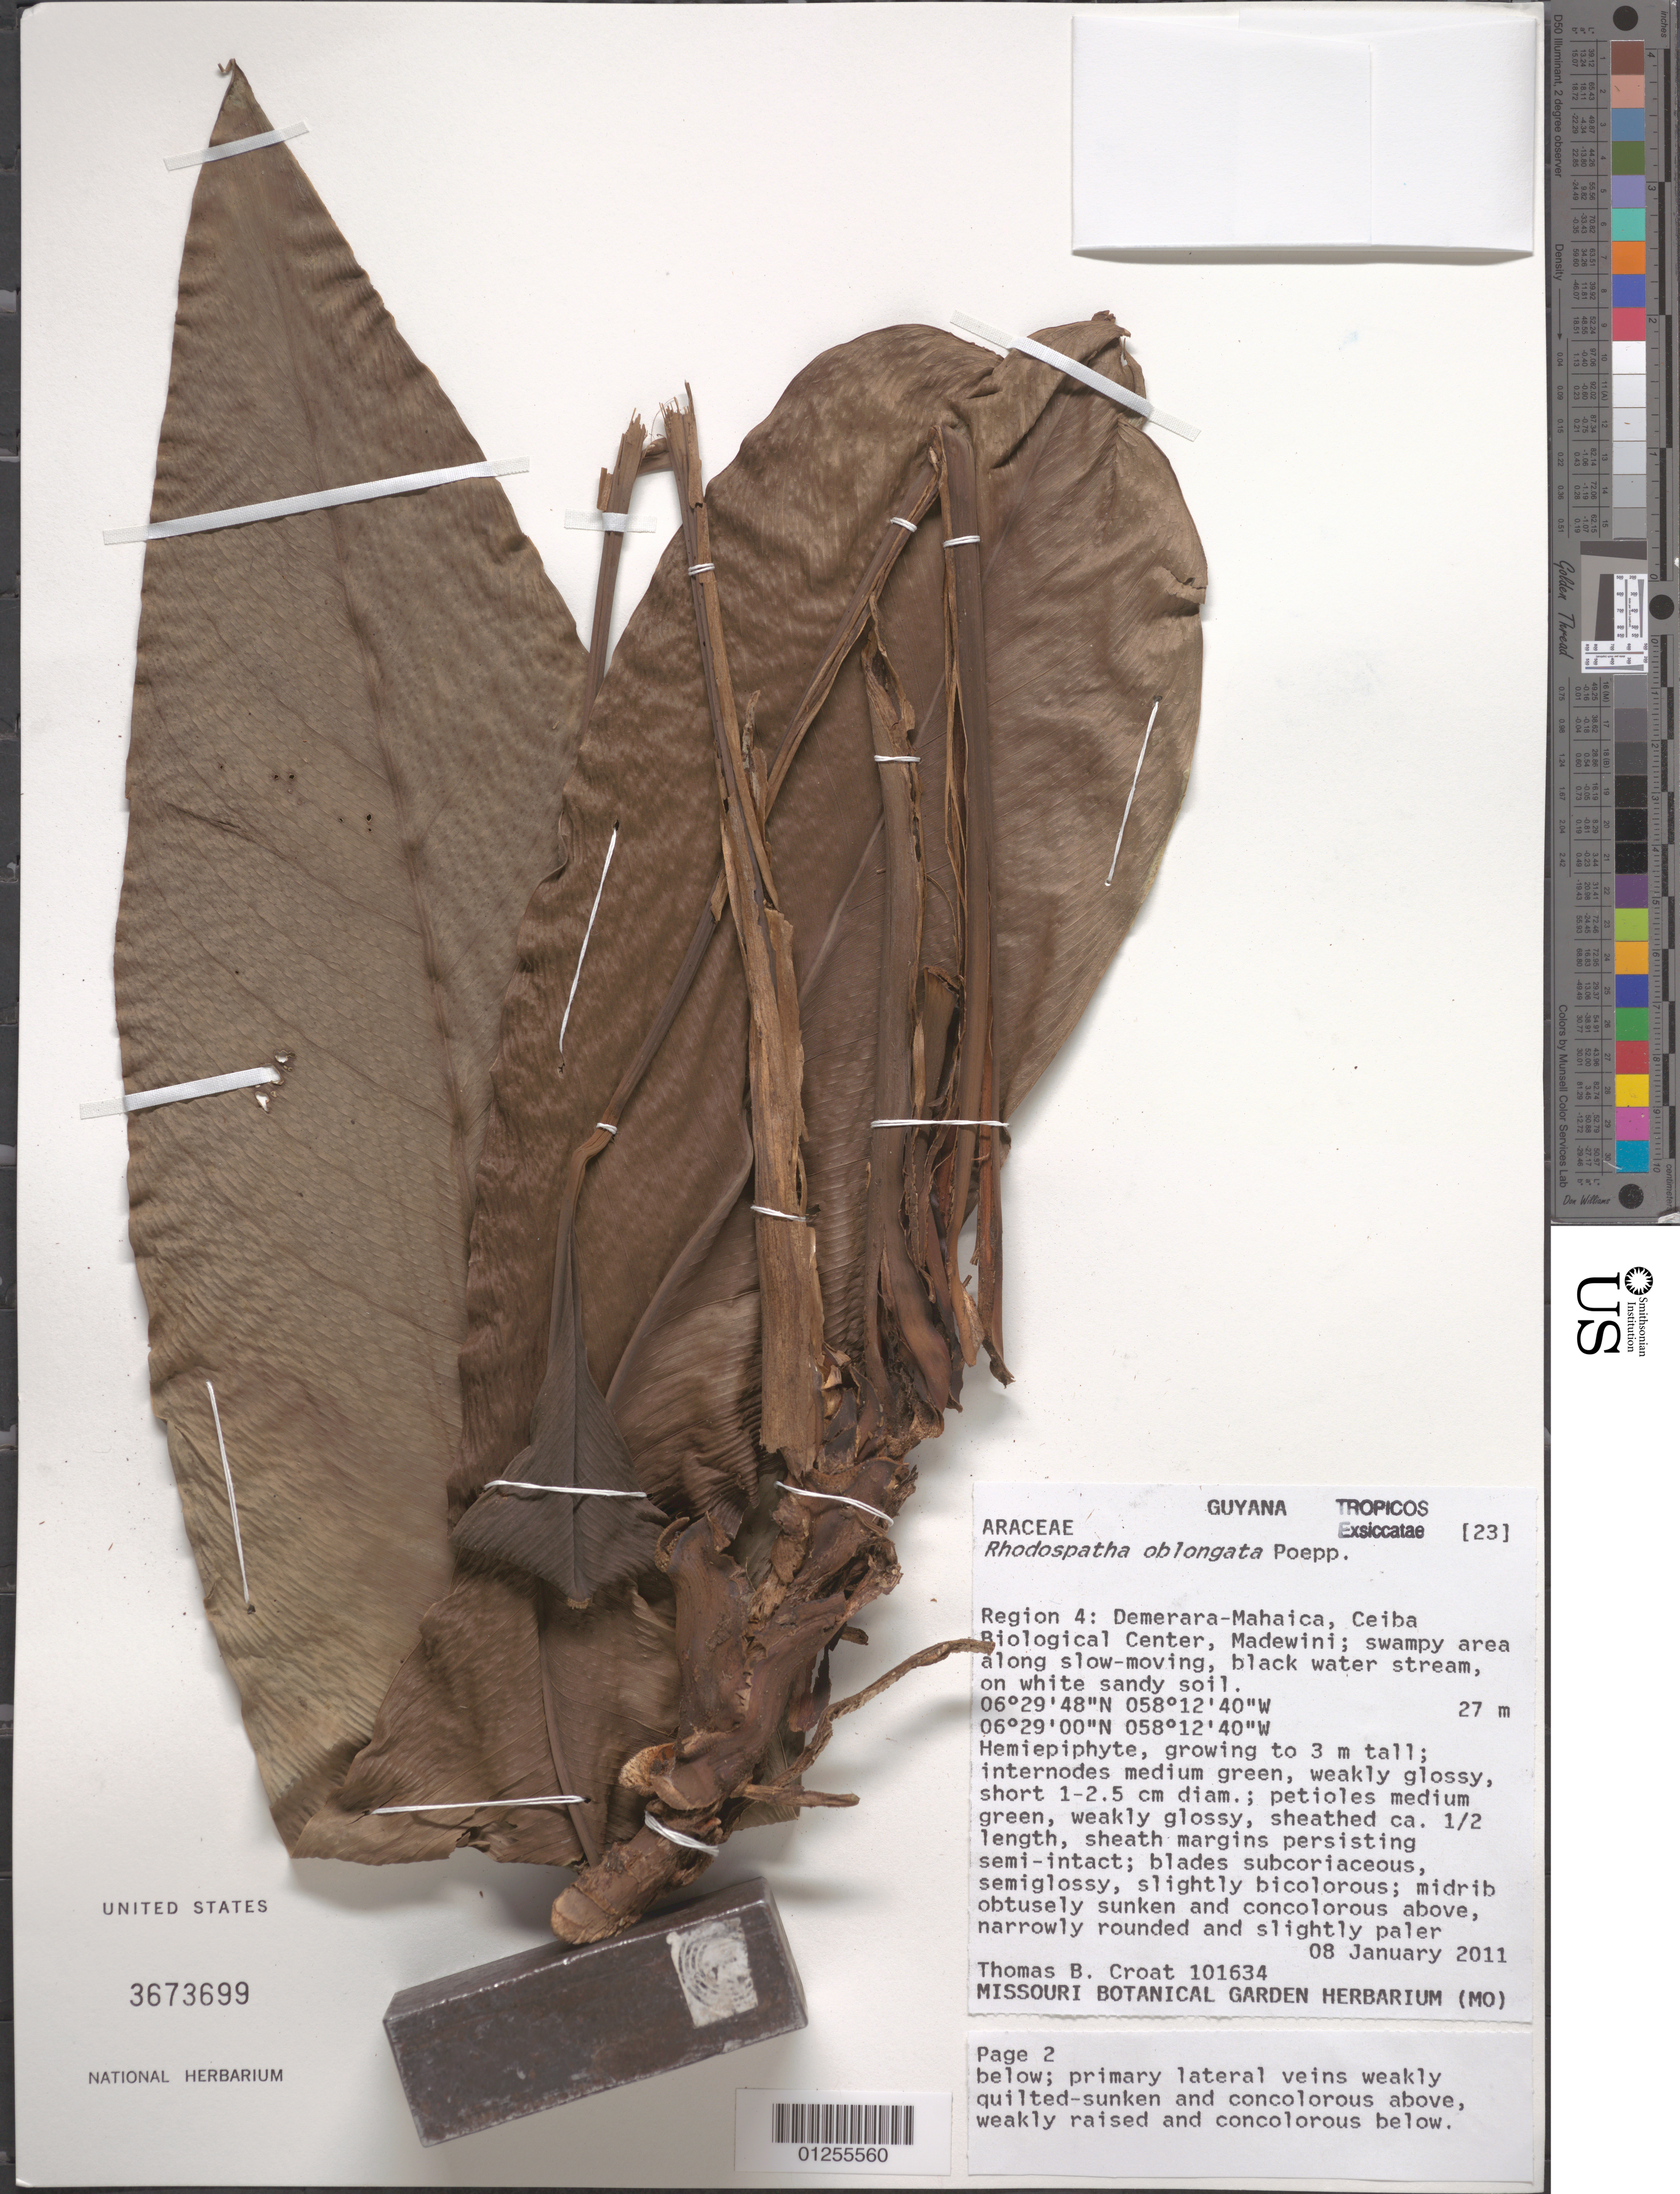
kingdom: Plantae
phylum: Tracheophyta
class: Liliopsida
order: Alismatales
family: Araceae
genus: Rhodospatha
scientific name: Rhodospatha oblongata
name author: Poepp.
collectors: T. B. Croat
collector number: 101634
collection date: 2011-01-08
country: Guyana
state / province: Demerara-Mahaica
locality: Ceiba Biological Center, Madewini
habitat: Swampy area along slow-moving, black water stream, on white sandy soil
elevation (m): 27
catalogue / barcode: US 3673699